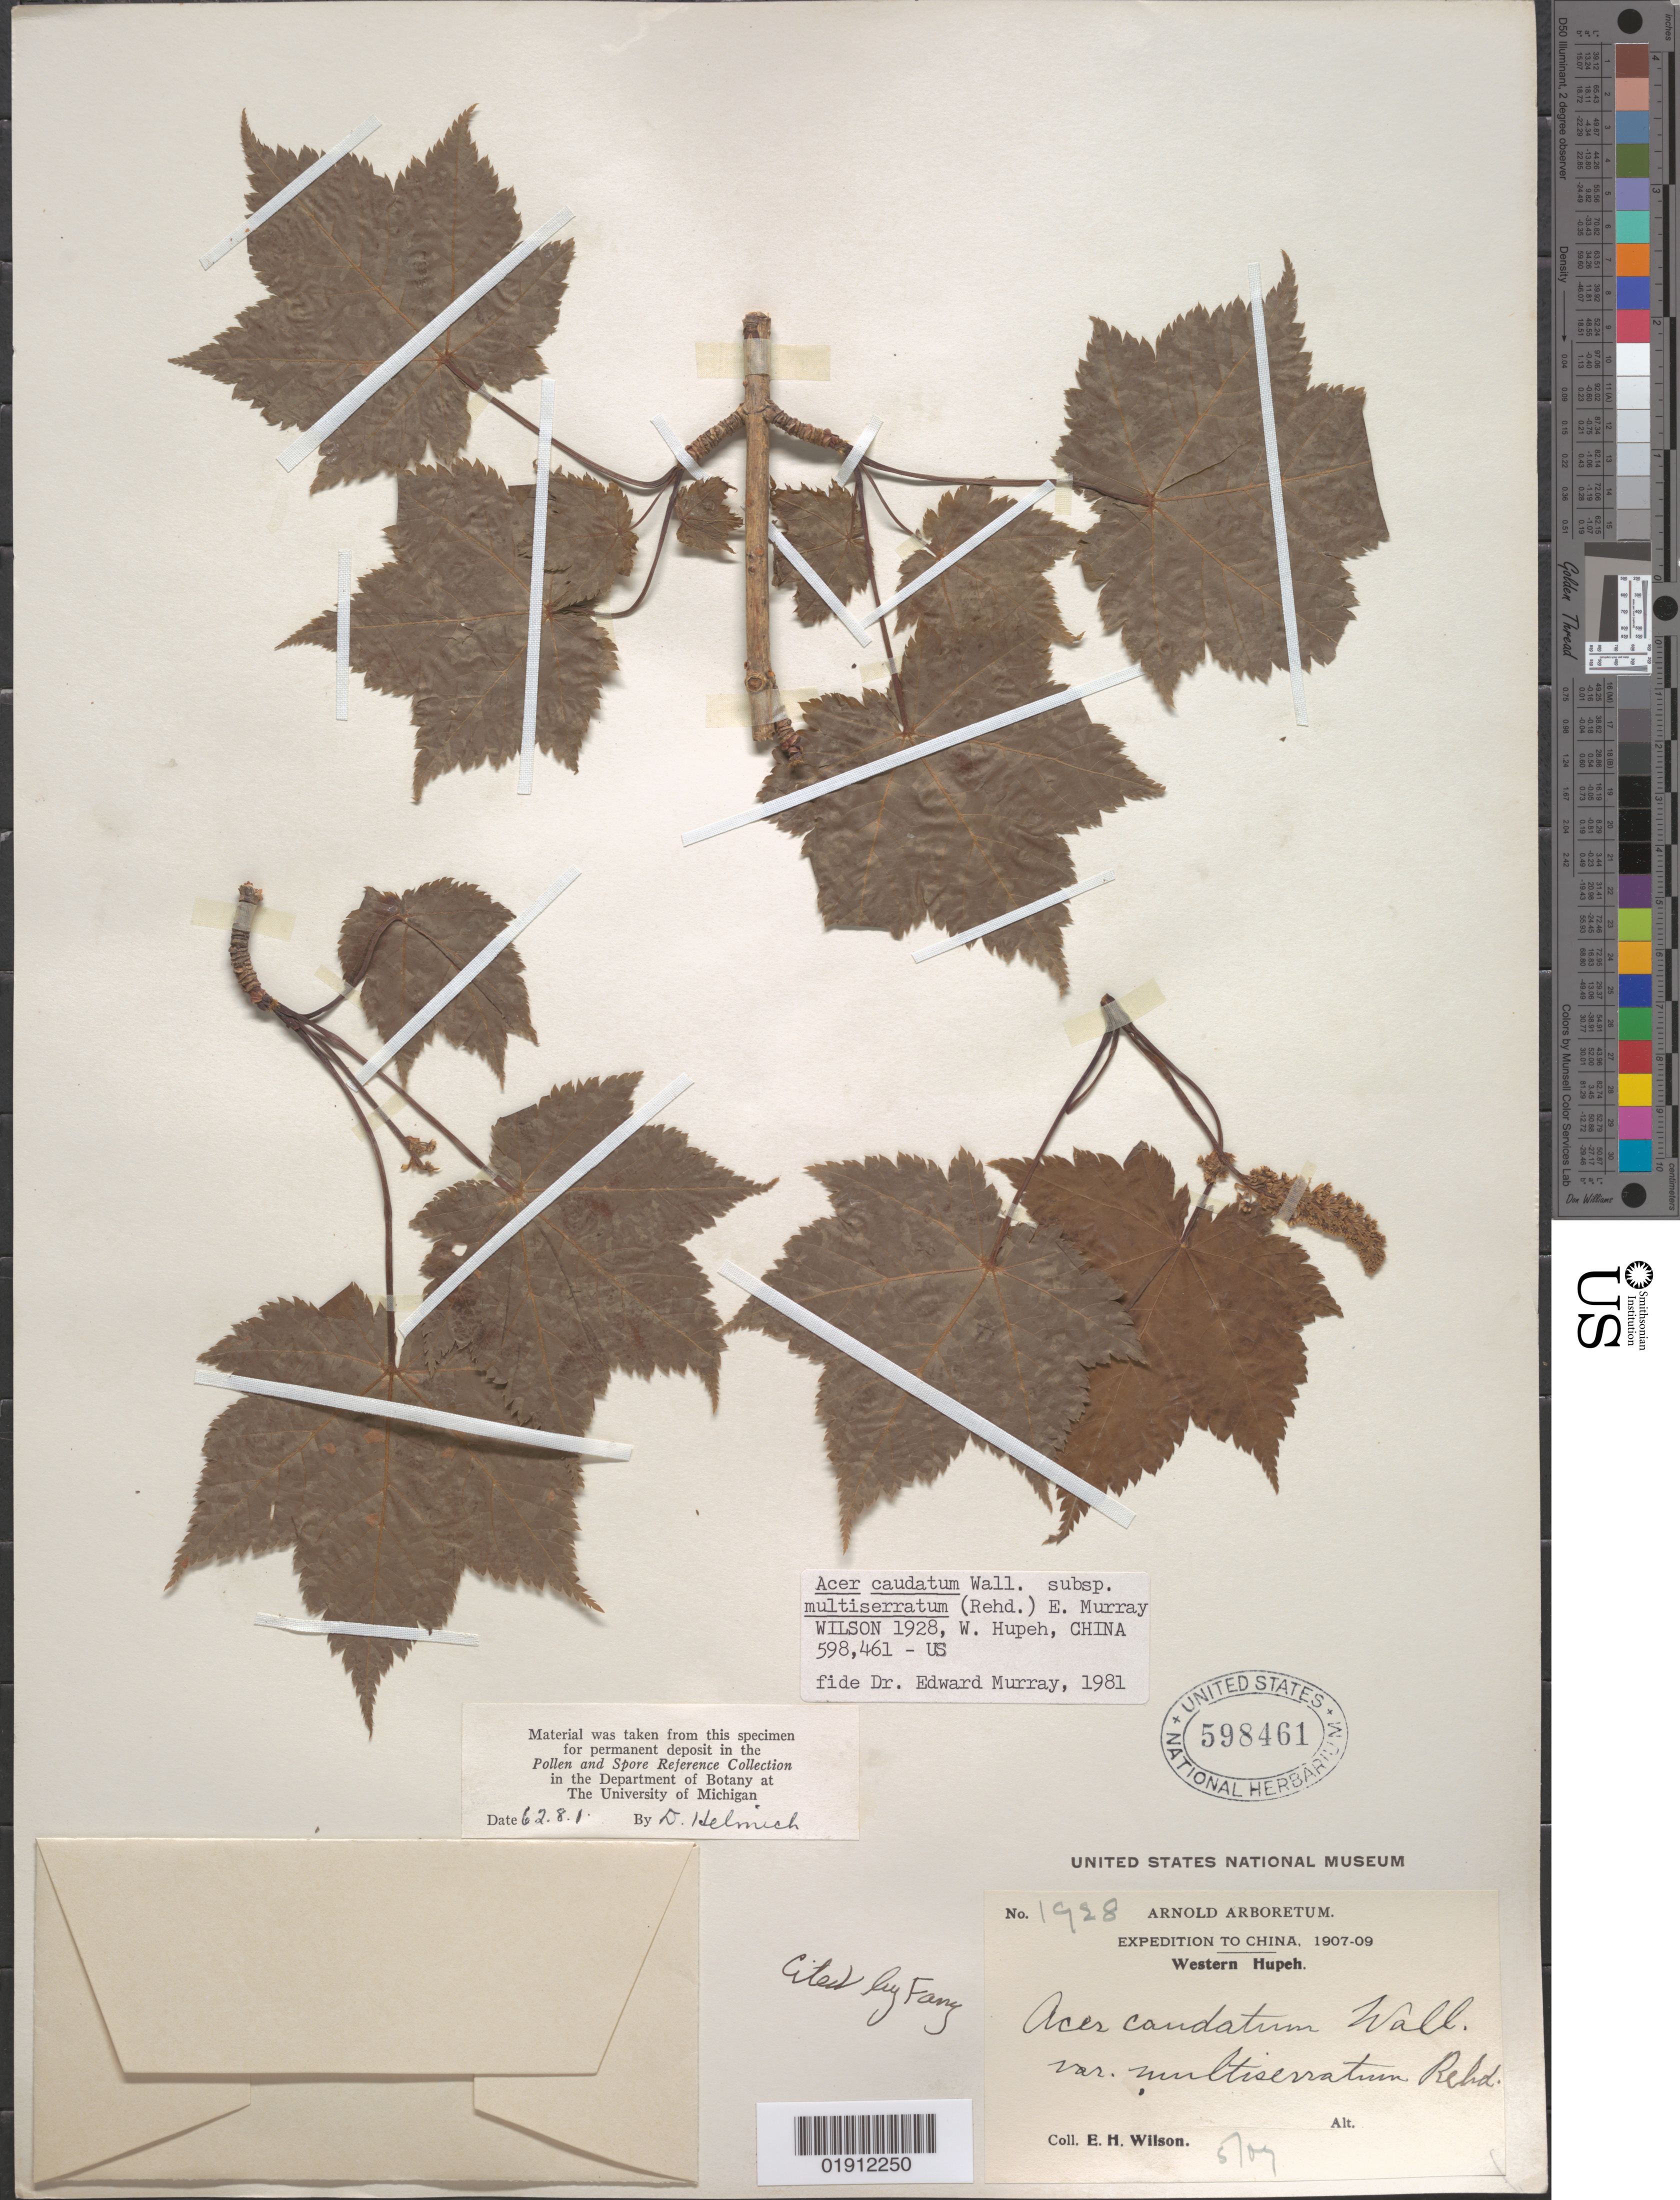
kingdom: Plantae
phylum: Tracheophyta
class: Magnoliopsida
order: Sapindales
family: Sapindaceae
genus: Acer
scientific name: Acer caudatum subsp. multiserratum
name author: (Maxim.) A.E. Murray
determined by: Murray, Edward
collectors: E. H. Wilson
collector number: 1928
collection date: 1907-05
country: China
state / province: Hubei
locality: Western Hupeh [Hubei]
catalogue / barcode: US 598461